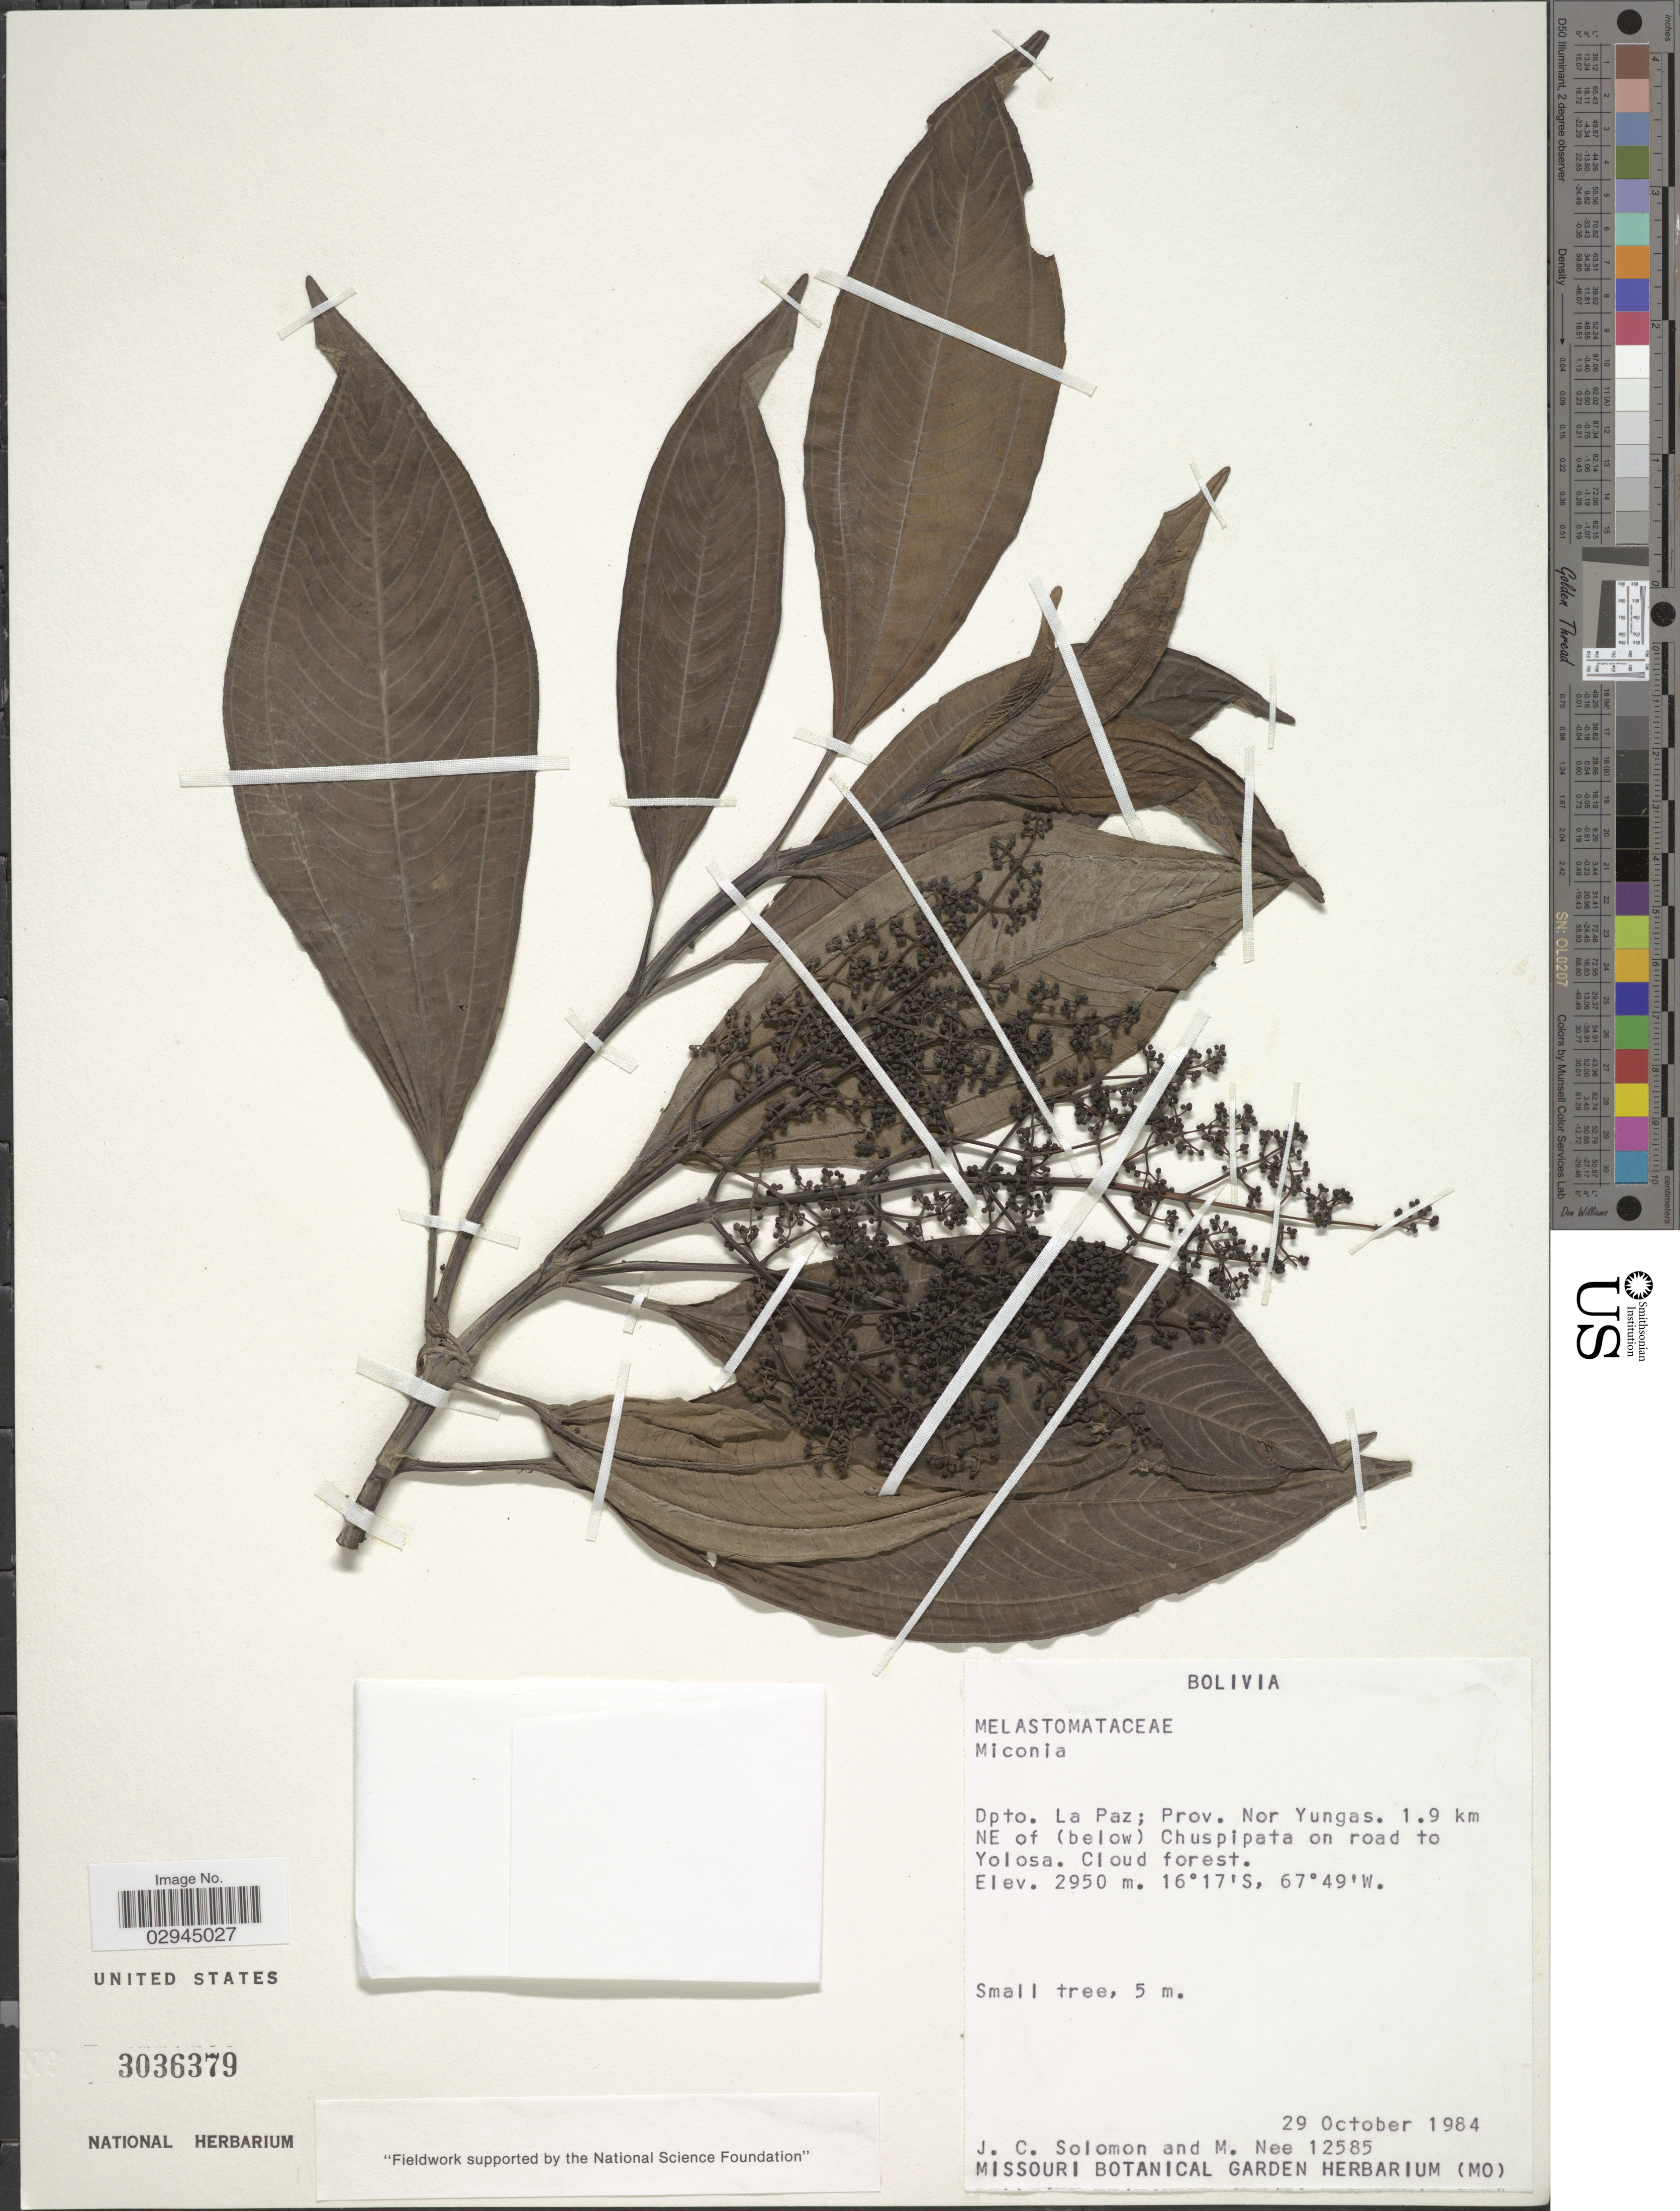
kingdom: Plantae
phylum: Tracheophyta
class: Magnoliopsida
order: Myrtales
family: Melastomataceae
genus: Miconia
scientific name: Miconia sp.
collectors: J. C. Solomon & M. Nee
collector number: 12585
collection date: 1984-10-29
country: Bolivia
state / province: La Paz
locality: Dpto. La Paz; Prov. Nor Yungas. 1.9 km NE of (below) Chuspipata on road to Yolosa.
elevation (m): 2950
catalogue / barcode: US 3036379